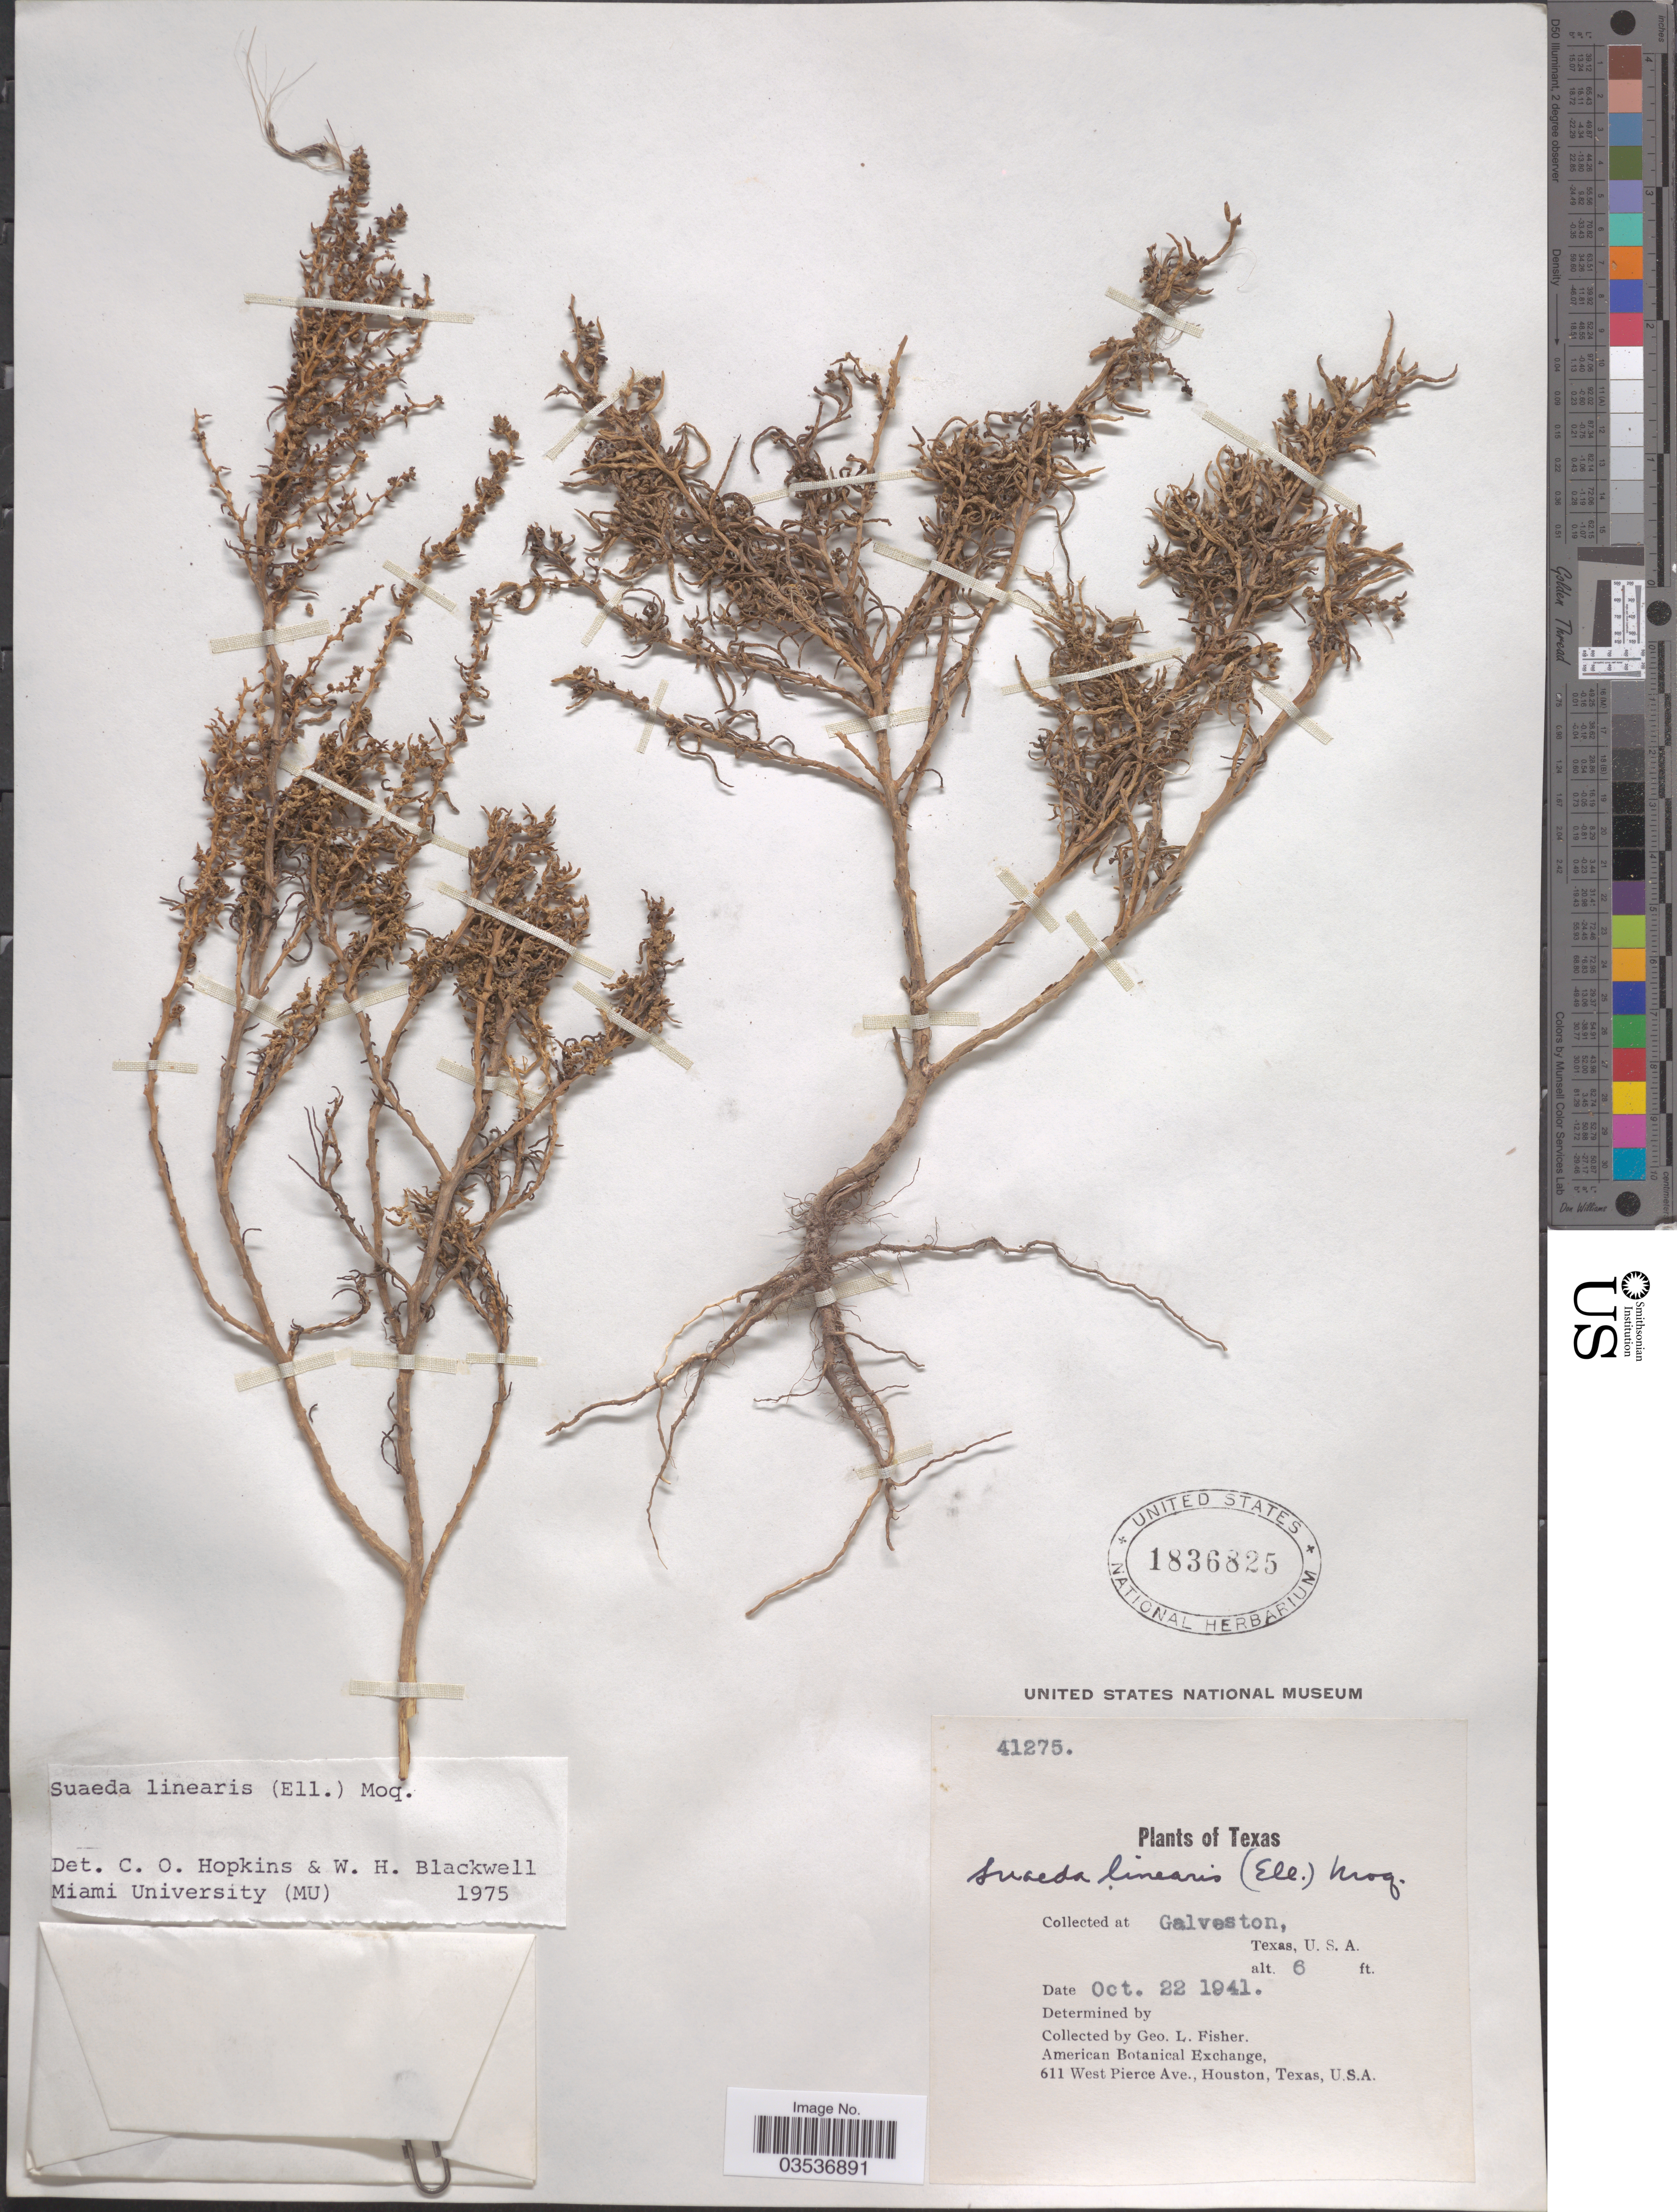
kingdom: Plantae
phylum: Tracheophyta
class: Magnoliopsida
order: Caryophyllales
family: Amaranthaceae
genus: Dondia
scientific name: Dondia linearis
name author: (Elliott) A. Heller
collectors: G. L. Fisher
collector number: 41275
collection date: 1941-10-22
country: United States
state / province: Texas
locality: At Galveston.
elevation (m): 2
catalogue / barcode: US 1836825